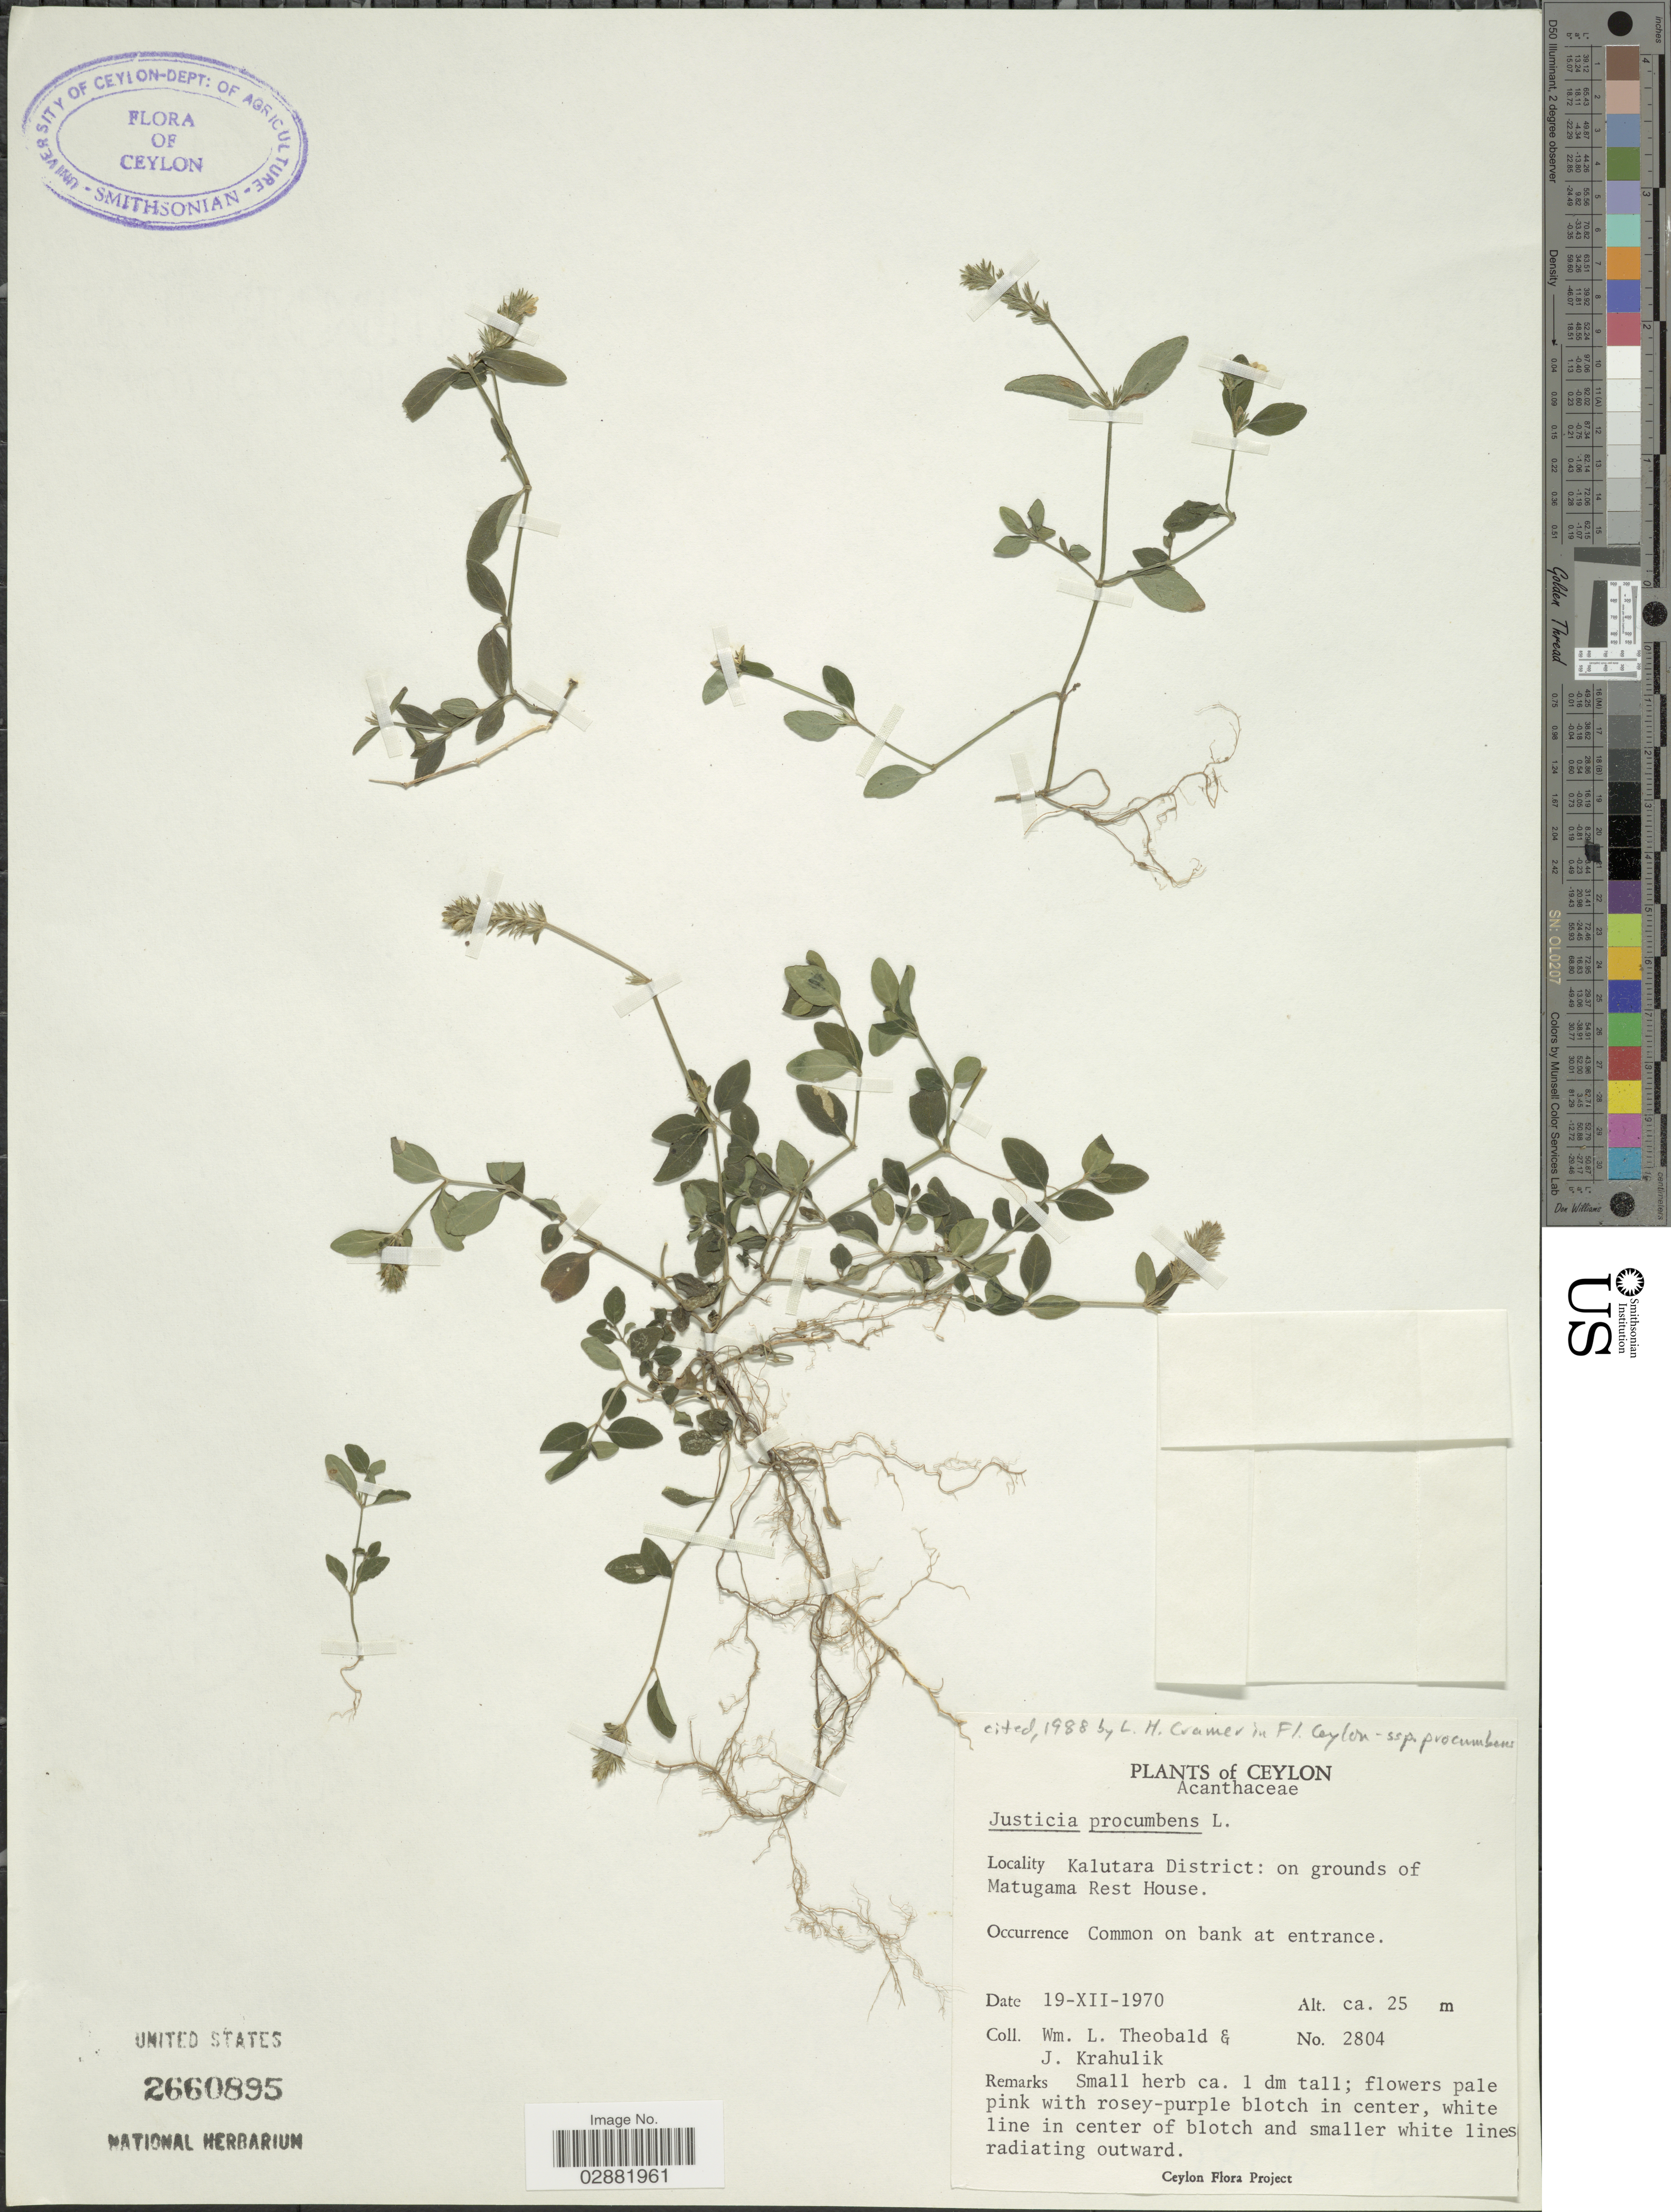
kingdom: Plantae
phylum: Tracheophyta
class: Magnoliopsida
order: Lamiales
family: Acanthaceae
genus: Justicia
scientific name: Justicia procumbens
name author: L.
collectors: W. L. Theobald & J. Krahulik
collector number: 2804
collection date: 1970-12-19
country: Sri Lanka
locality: Ceylon, Kalutara District, on grounds of Matugama Rest House.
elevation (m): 25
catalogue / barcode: US 2660895